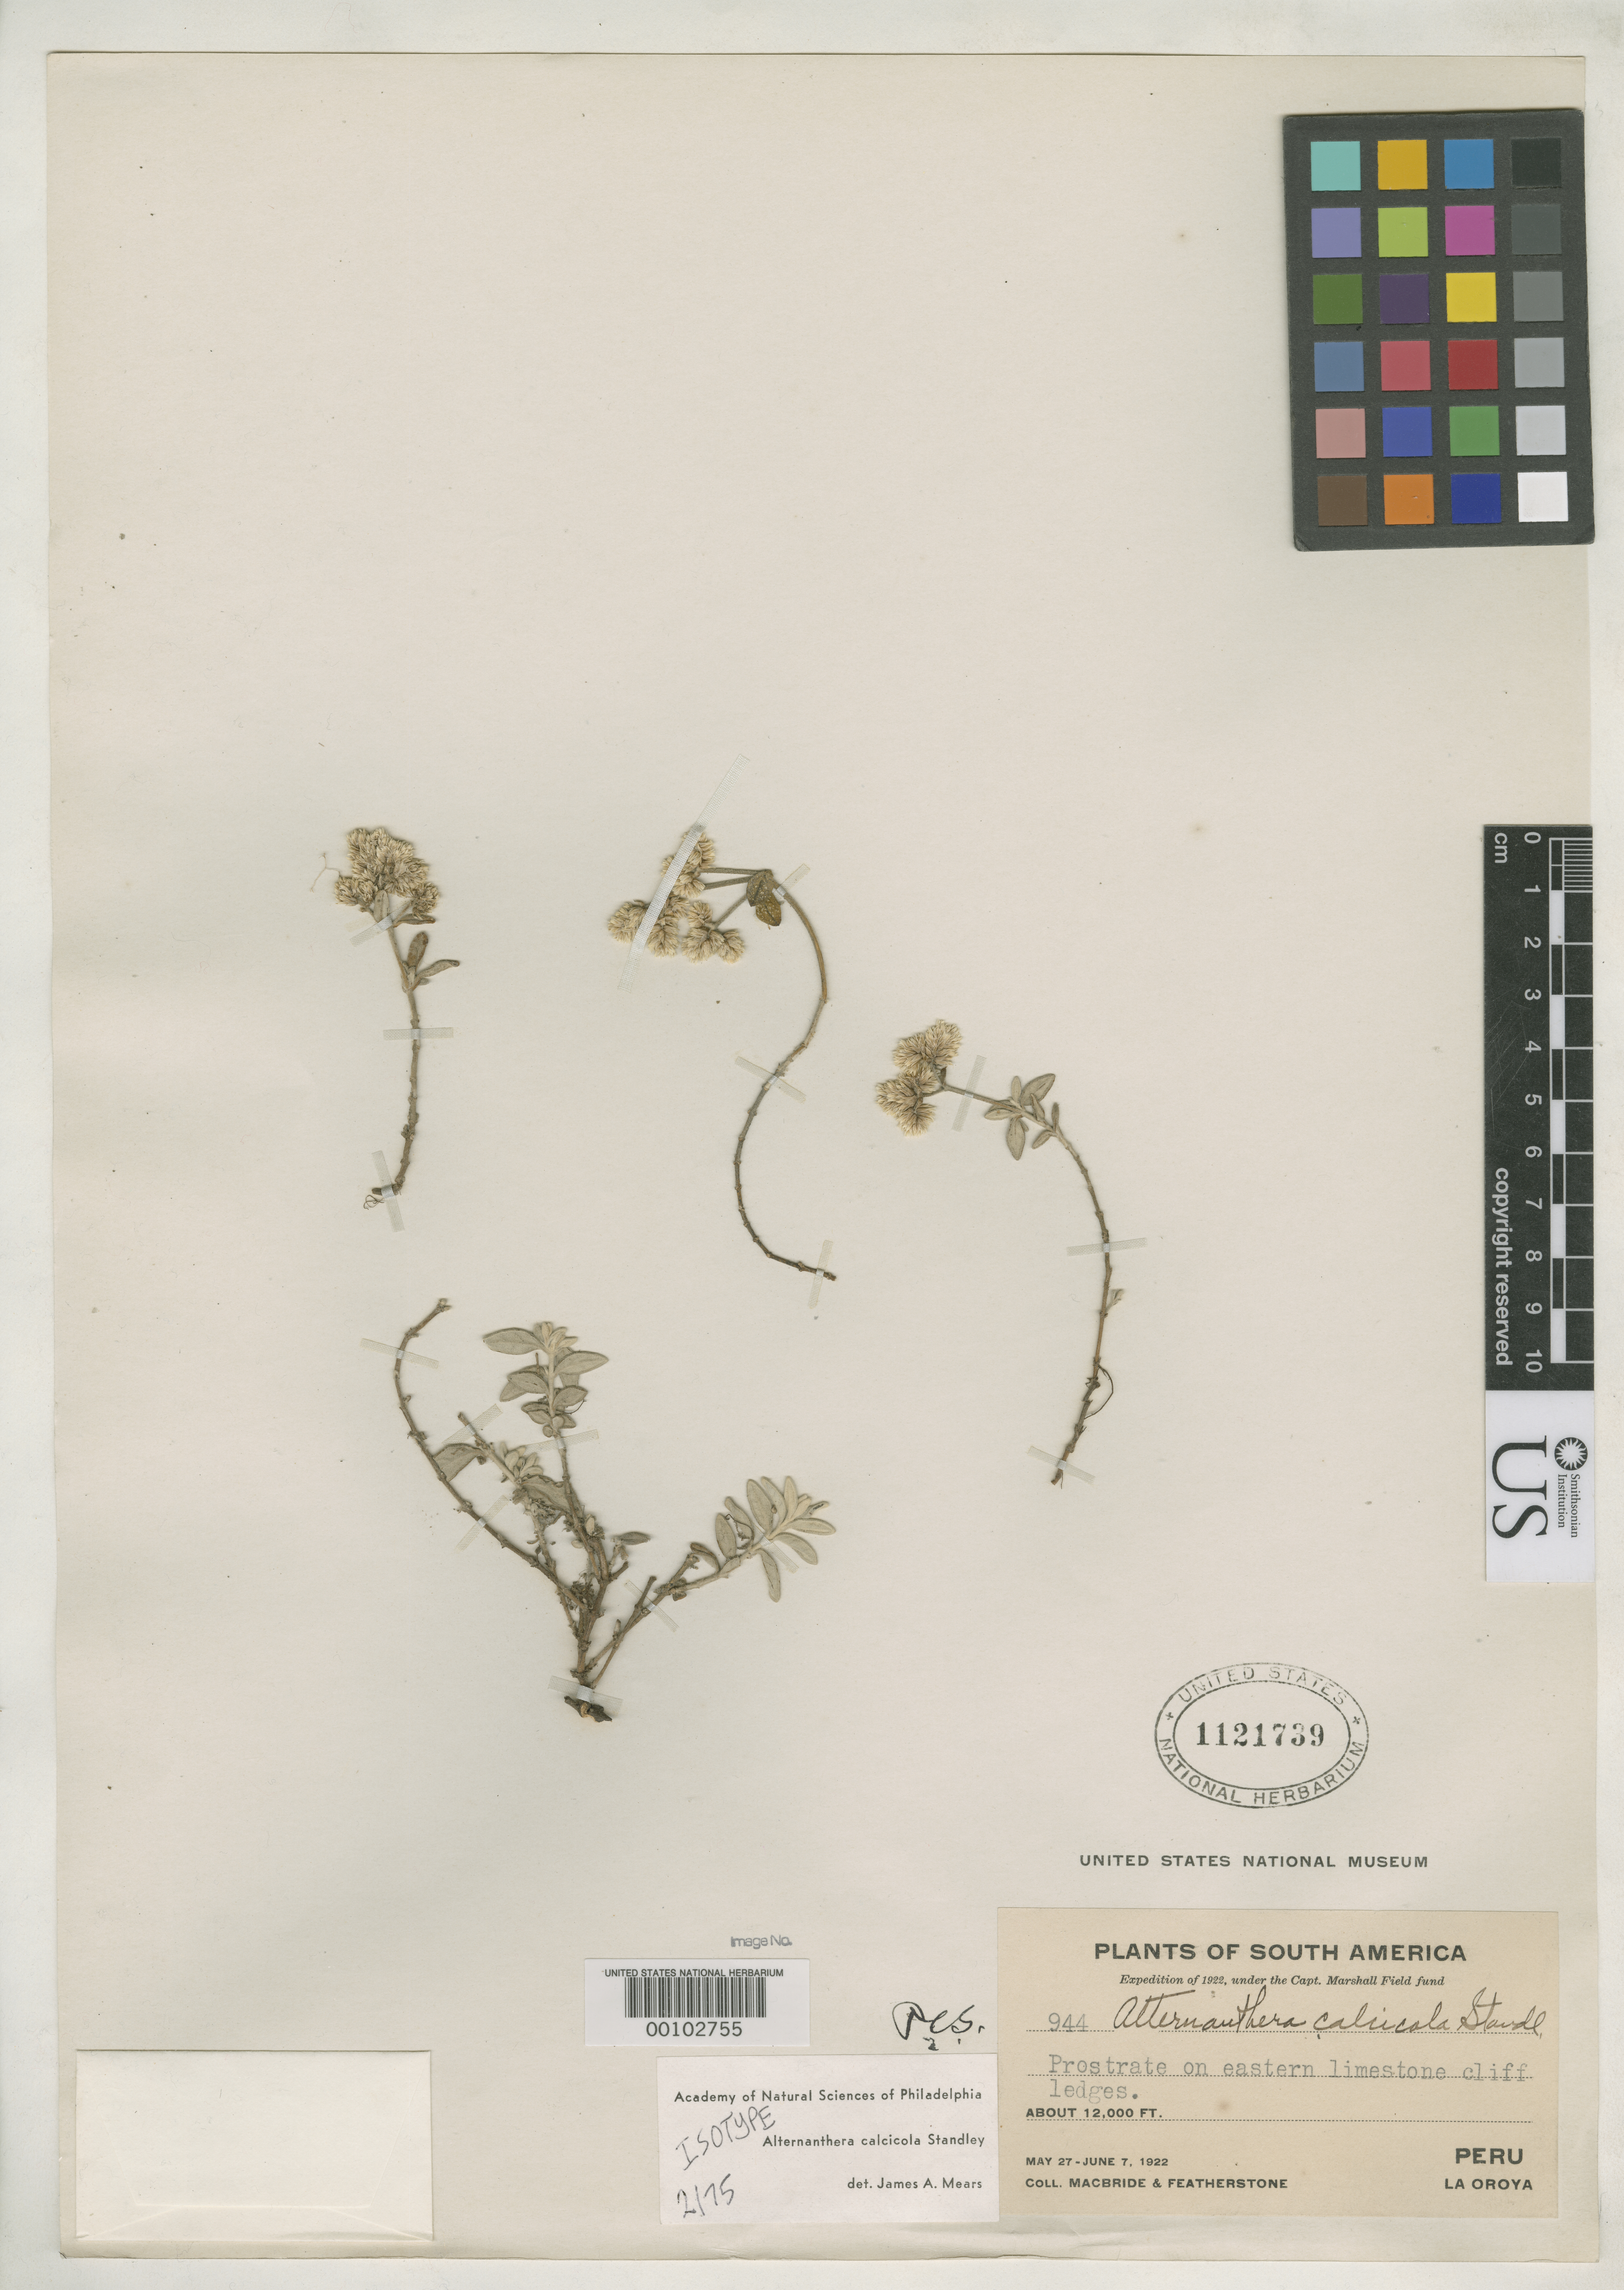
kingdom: Plantae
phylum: Tracheophyta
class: Magnoliopsida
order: Caryophyllales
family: Amaranthaceae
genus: Alternanthera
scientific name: Alternanthera calcicola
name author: Standl.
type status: Isotype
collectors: J. F. Macbride & W. Featherstone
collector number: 944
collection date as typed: May 1922 to -- Jun 1922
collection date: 1922-05/1922-06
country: Peru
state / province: Junín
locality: La Oroya.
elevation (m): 3600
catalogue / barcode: US 1121739